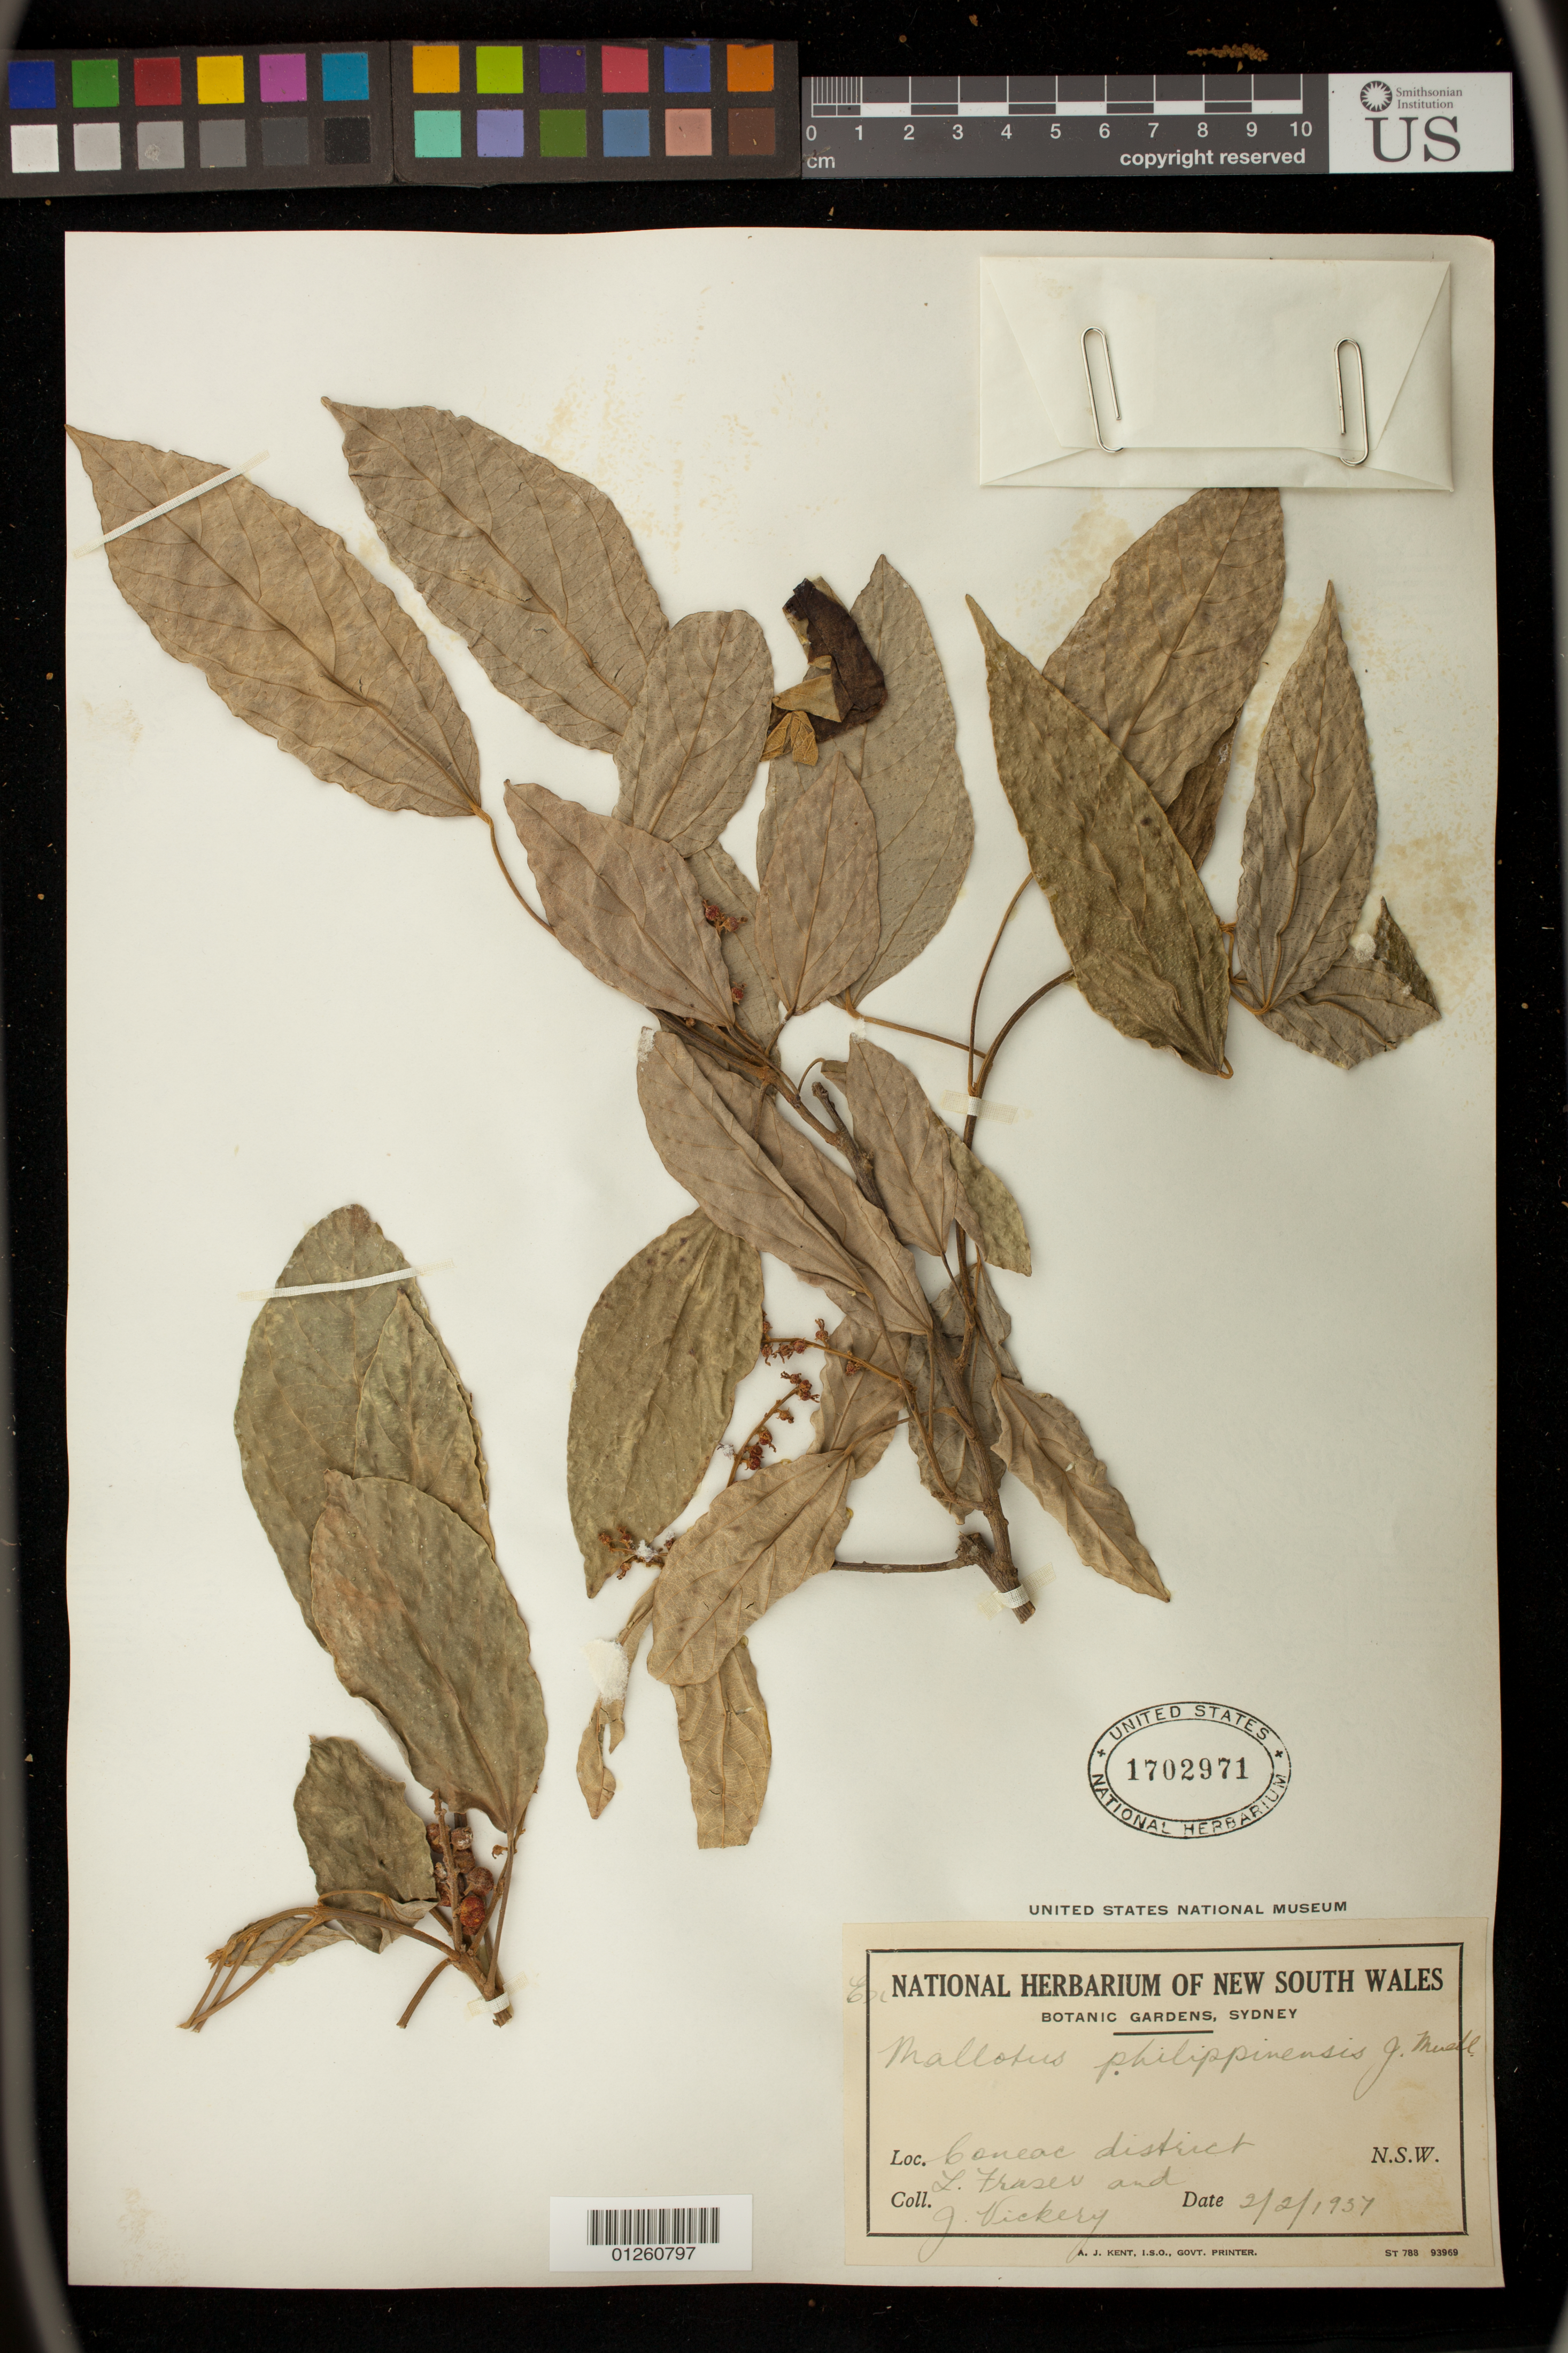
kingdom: Plantae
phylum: Tracheophyta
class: Magnoliopsida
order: Malpighiales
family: Euphorbiaceae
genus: Mallotus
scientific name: Mallotus philippensis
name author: (Lam.) Müll. Arg.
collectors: L. Fraser & J. Vickery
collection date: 1937-02-02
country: Australia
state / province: New South Wales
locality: Coneac district.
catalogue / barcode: US 1702971